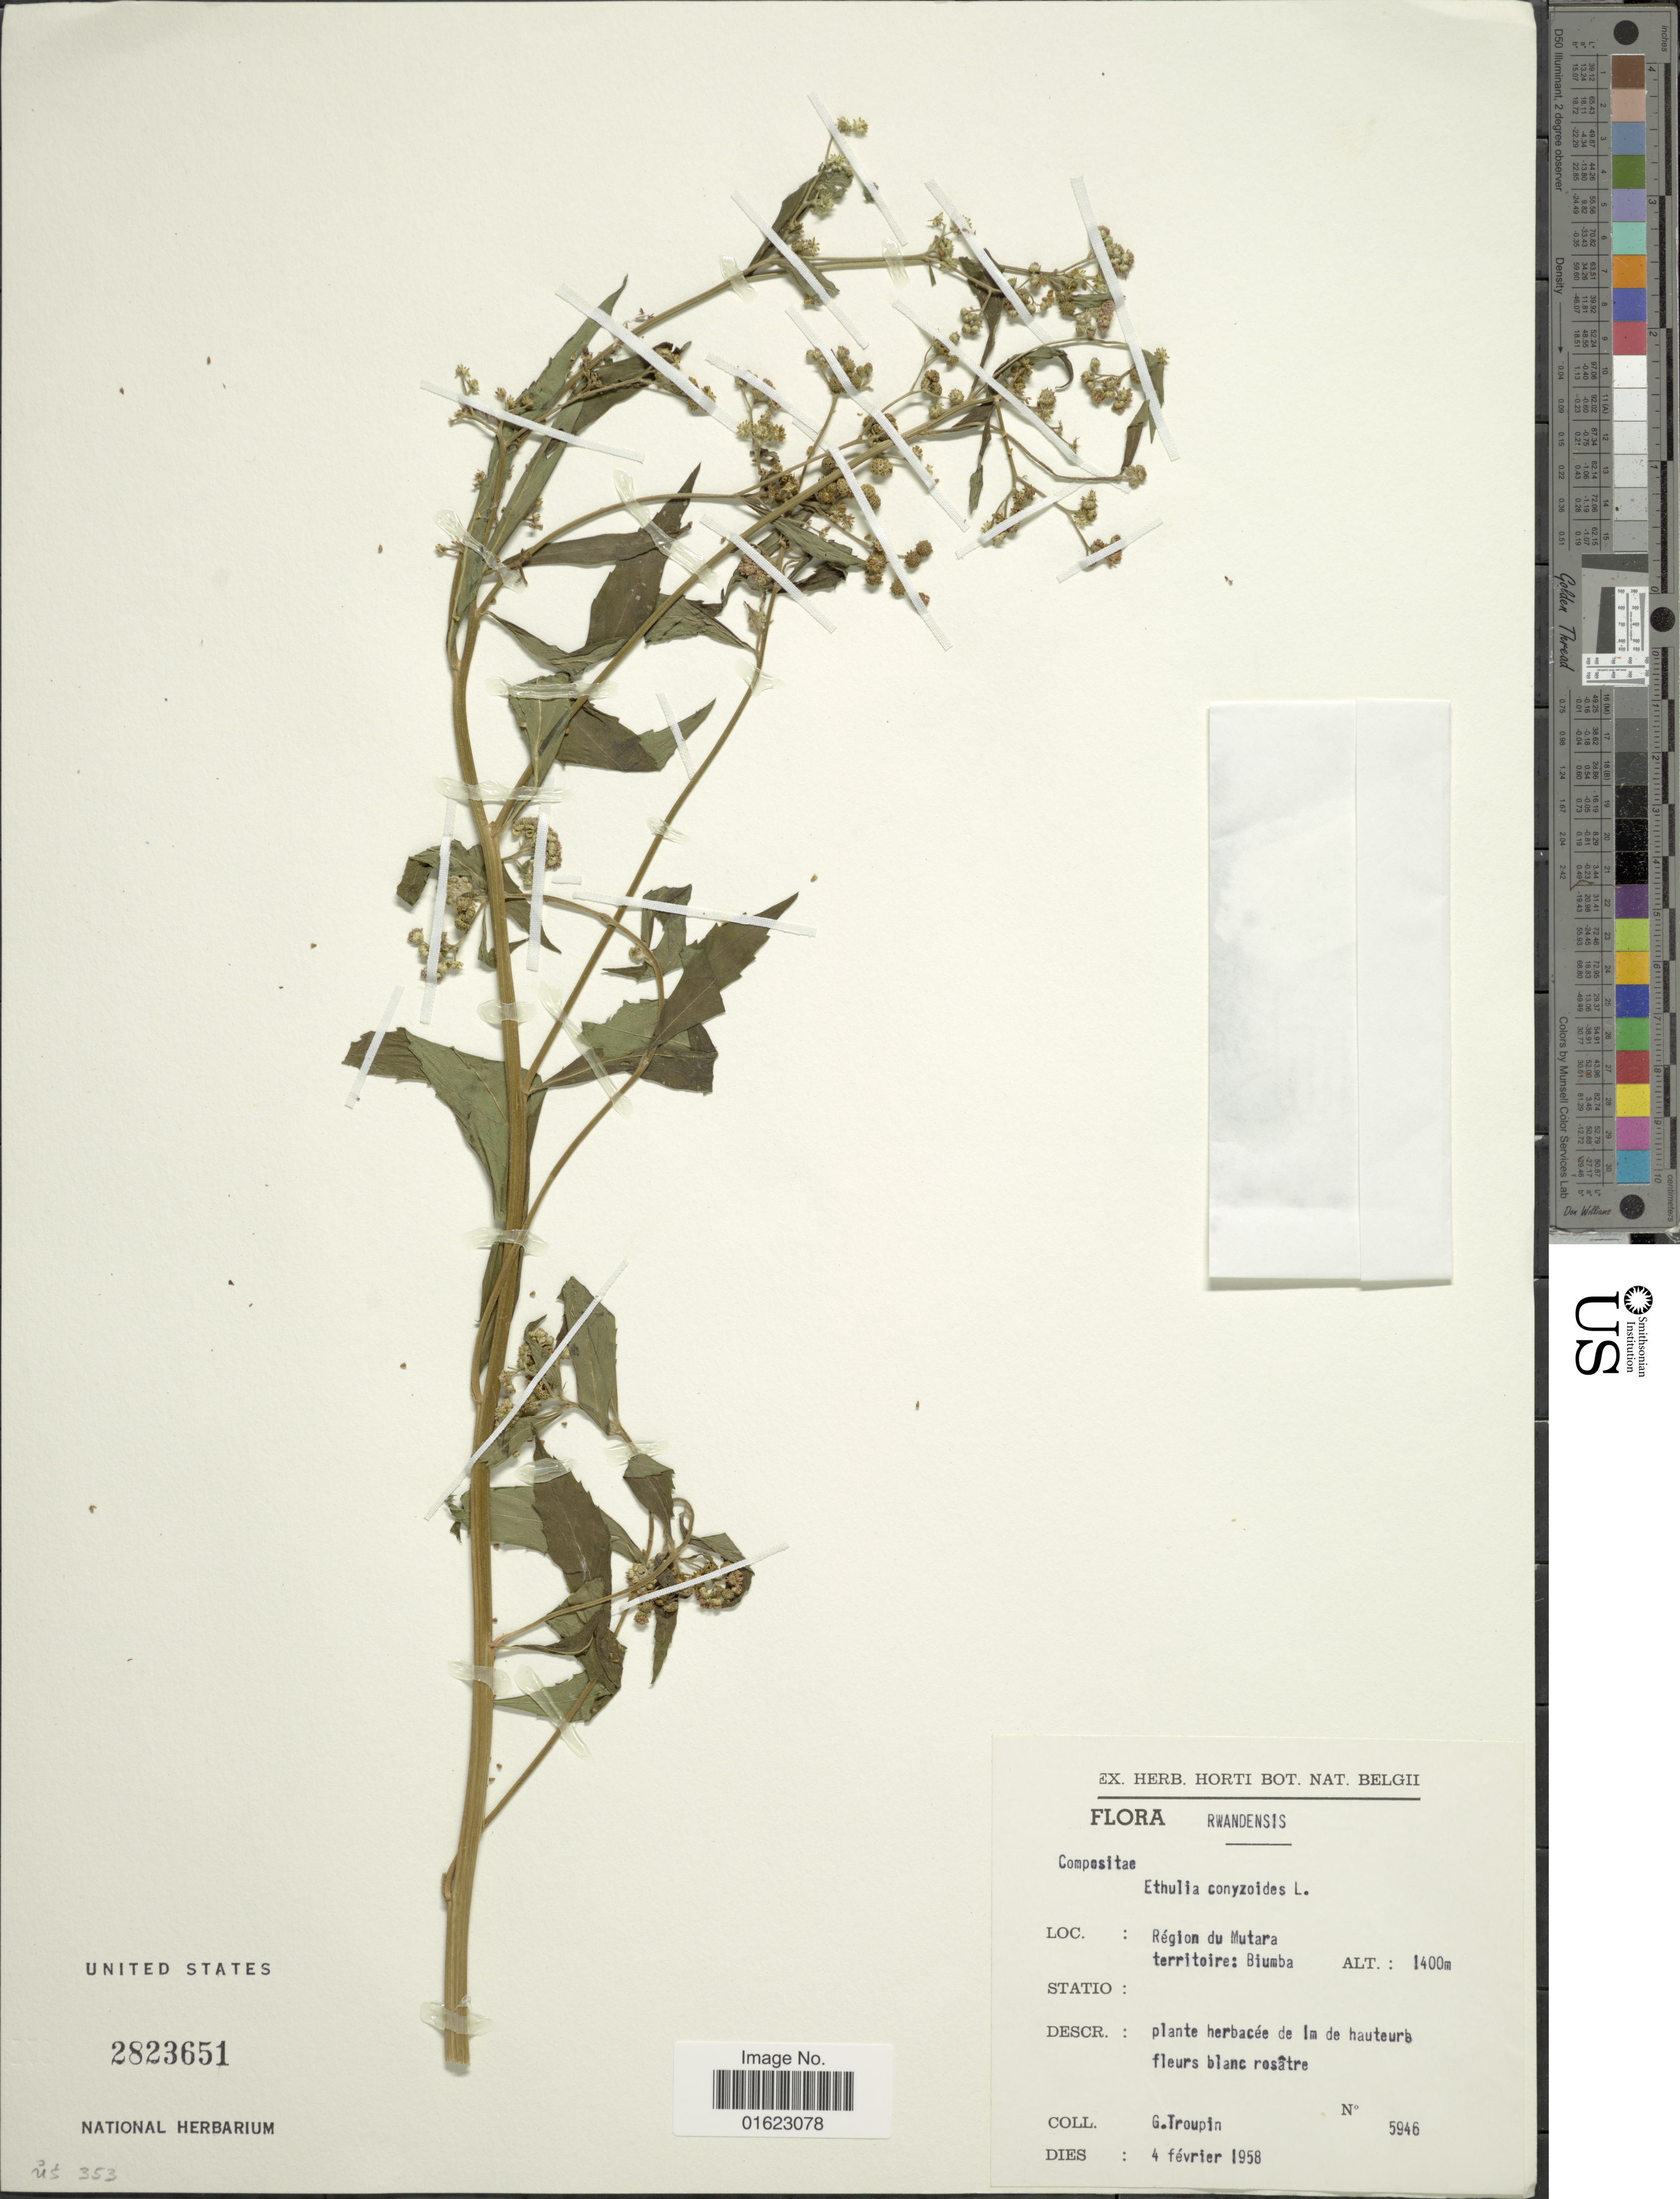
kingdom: Plantae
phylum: Tracheophyta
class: Magnoliopsida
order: Asterales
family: Asteraceae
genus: Ethulia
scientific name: Ethulia conyzoides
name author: L. f.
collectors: G. Troupin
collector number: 5946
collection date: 1958-02-04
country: Rwanda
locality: Rwandensis, Regio du Mutara, territoire : Biumba.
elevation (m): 1400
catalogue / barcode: US 2823651